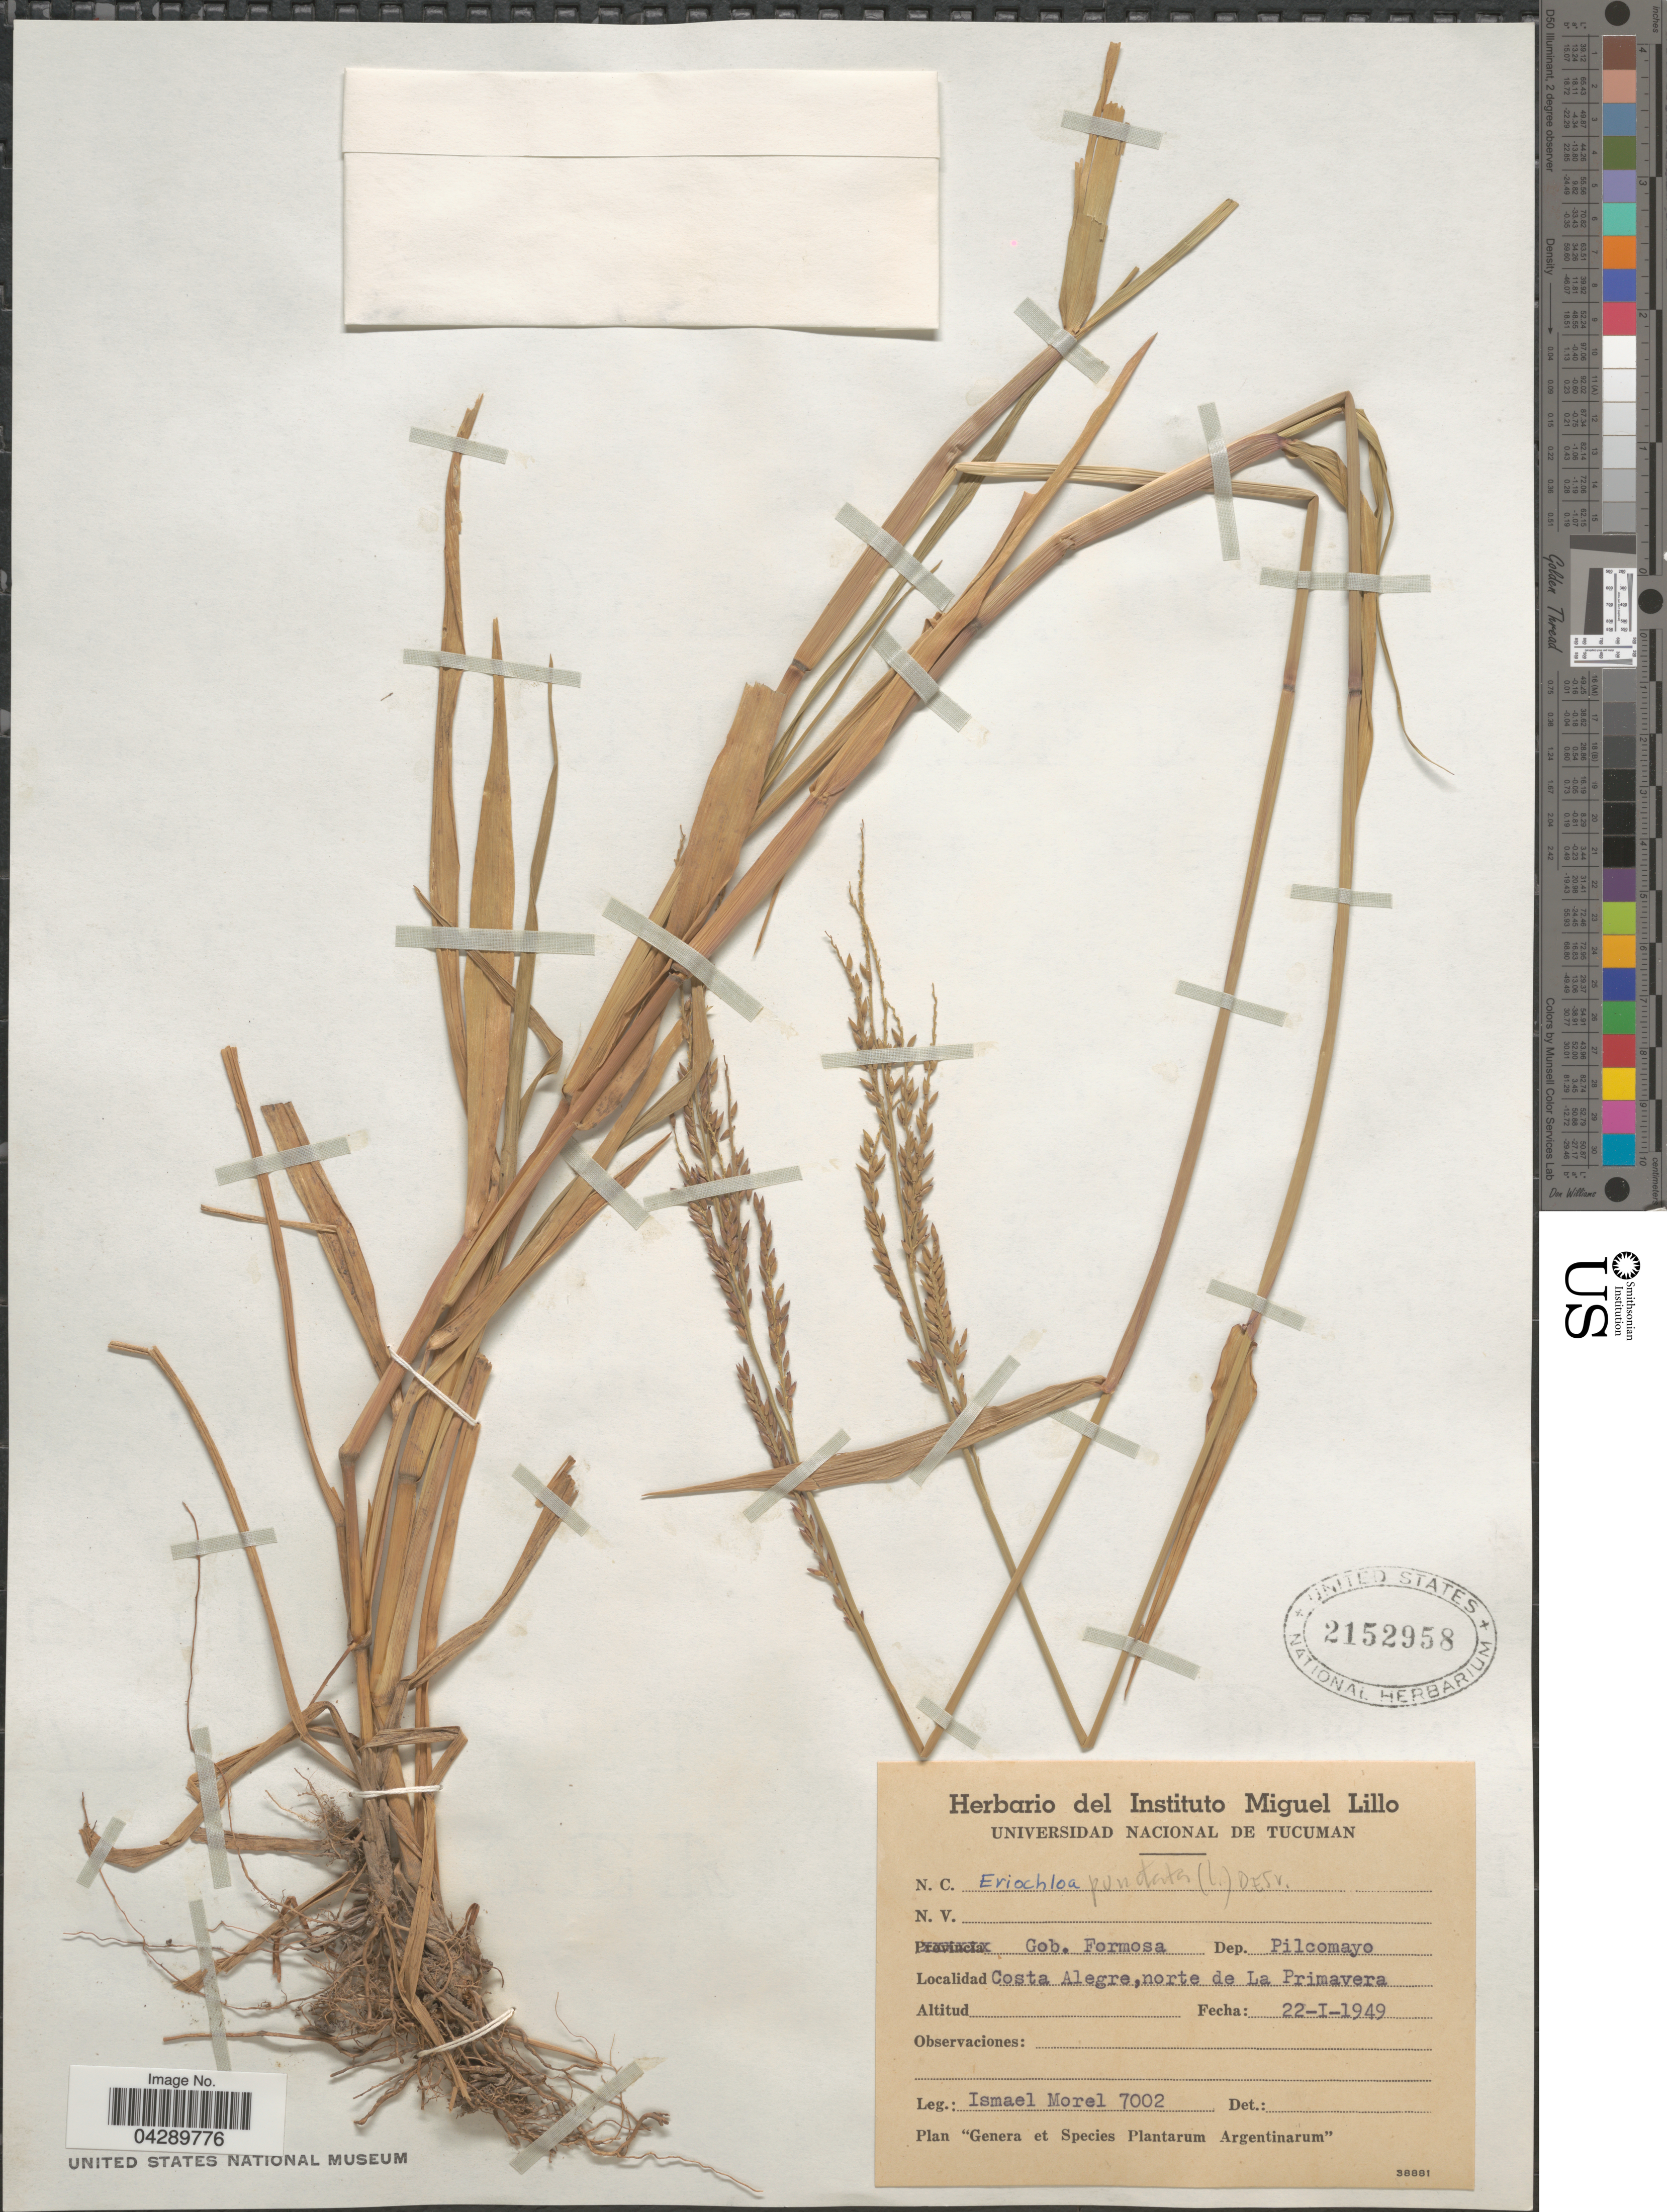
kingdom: Plantae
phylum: Tracheophyta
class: Liliopsida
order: Poales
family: Poaceae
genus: Eriochloa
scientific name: Eriochloa sp.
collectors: I. Morel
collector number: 7002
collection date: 1949-01-22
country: Argentina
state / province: Formosa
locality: Gob. Formosa. Dep. Pilcomayo. Costa Alegre, norte de La Primavera.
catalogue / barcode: US 2152958